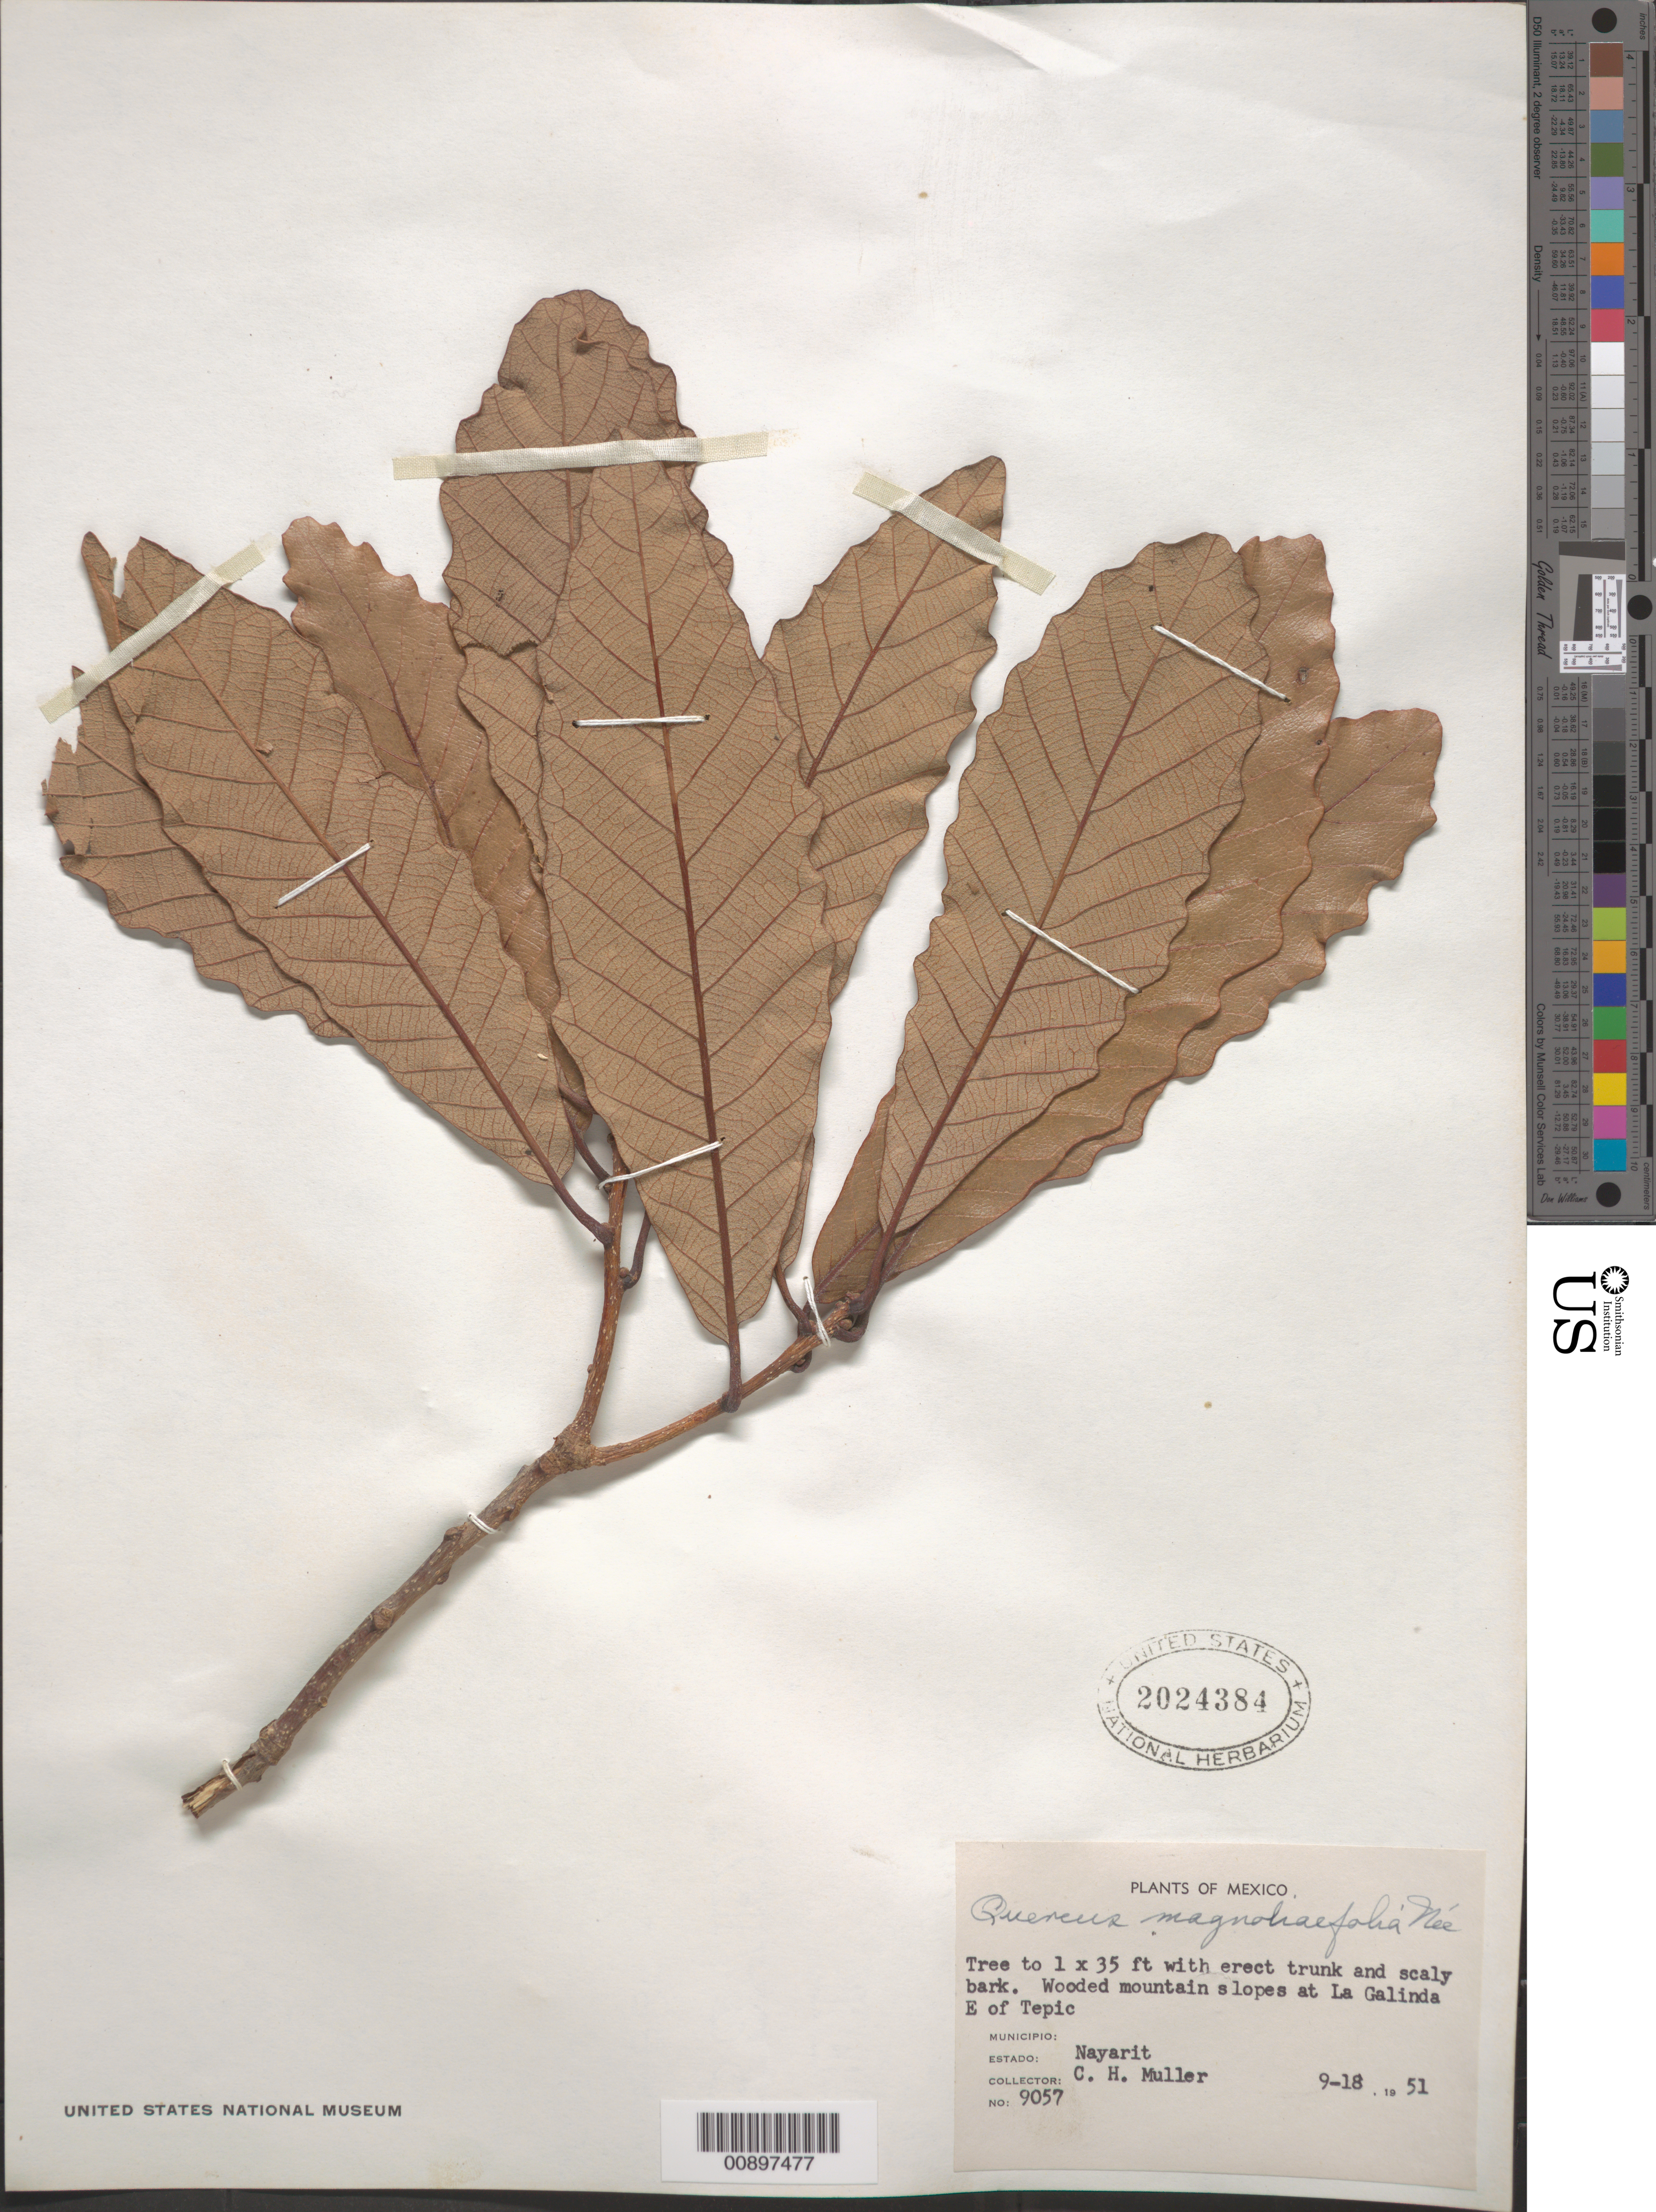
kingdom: Plantae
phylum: Tracheophyta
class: Magnoliopsida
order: Fagales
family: Fagaceae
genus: Quercus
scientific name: Quercus magnoliifolia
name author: Née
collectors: C. H. Muller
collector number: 9057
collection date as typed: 18 Sep 1951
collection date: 1951-09-18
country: Mexico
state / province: Nayarit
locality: At la Galinda E of Tepic, Nayarit.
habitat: Wooded mountain slopes.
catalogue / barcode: US 2024384